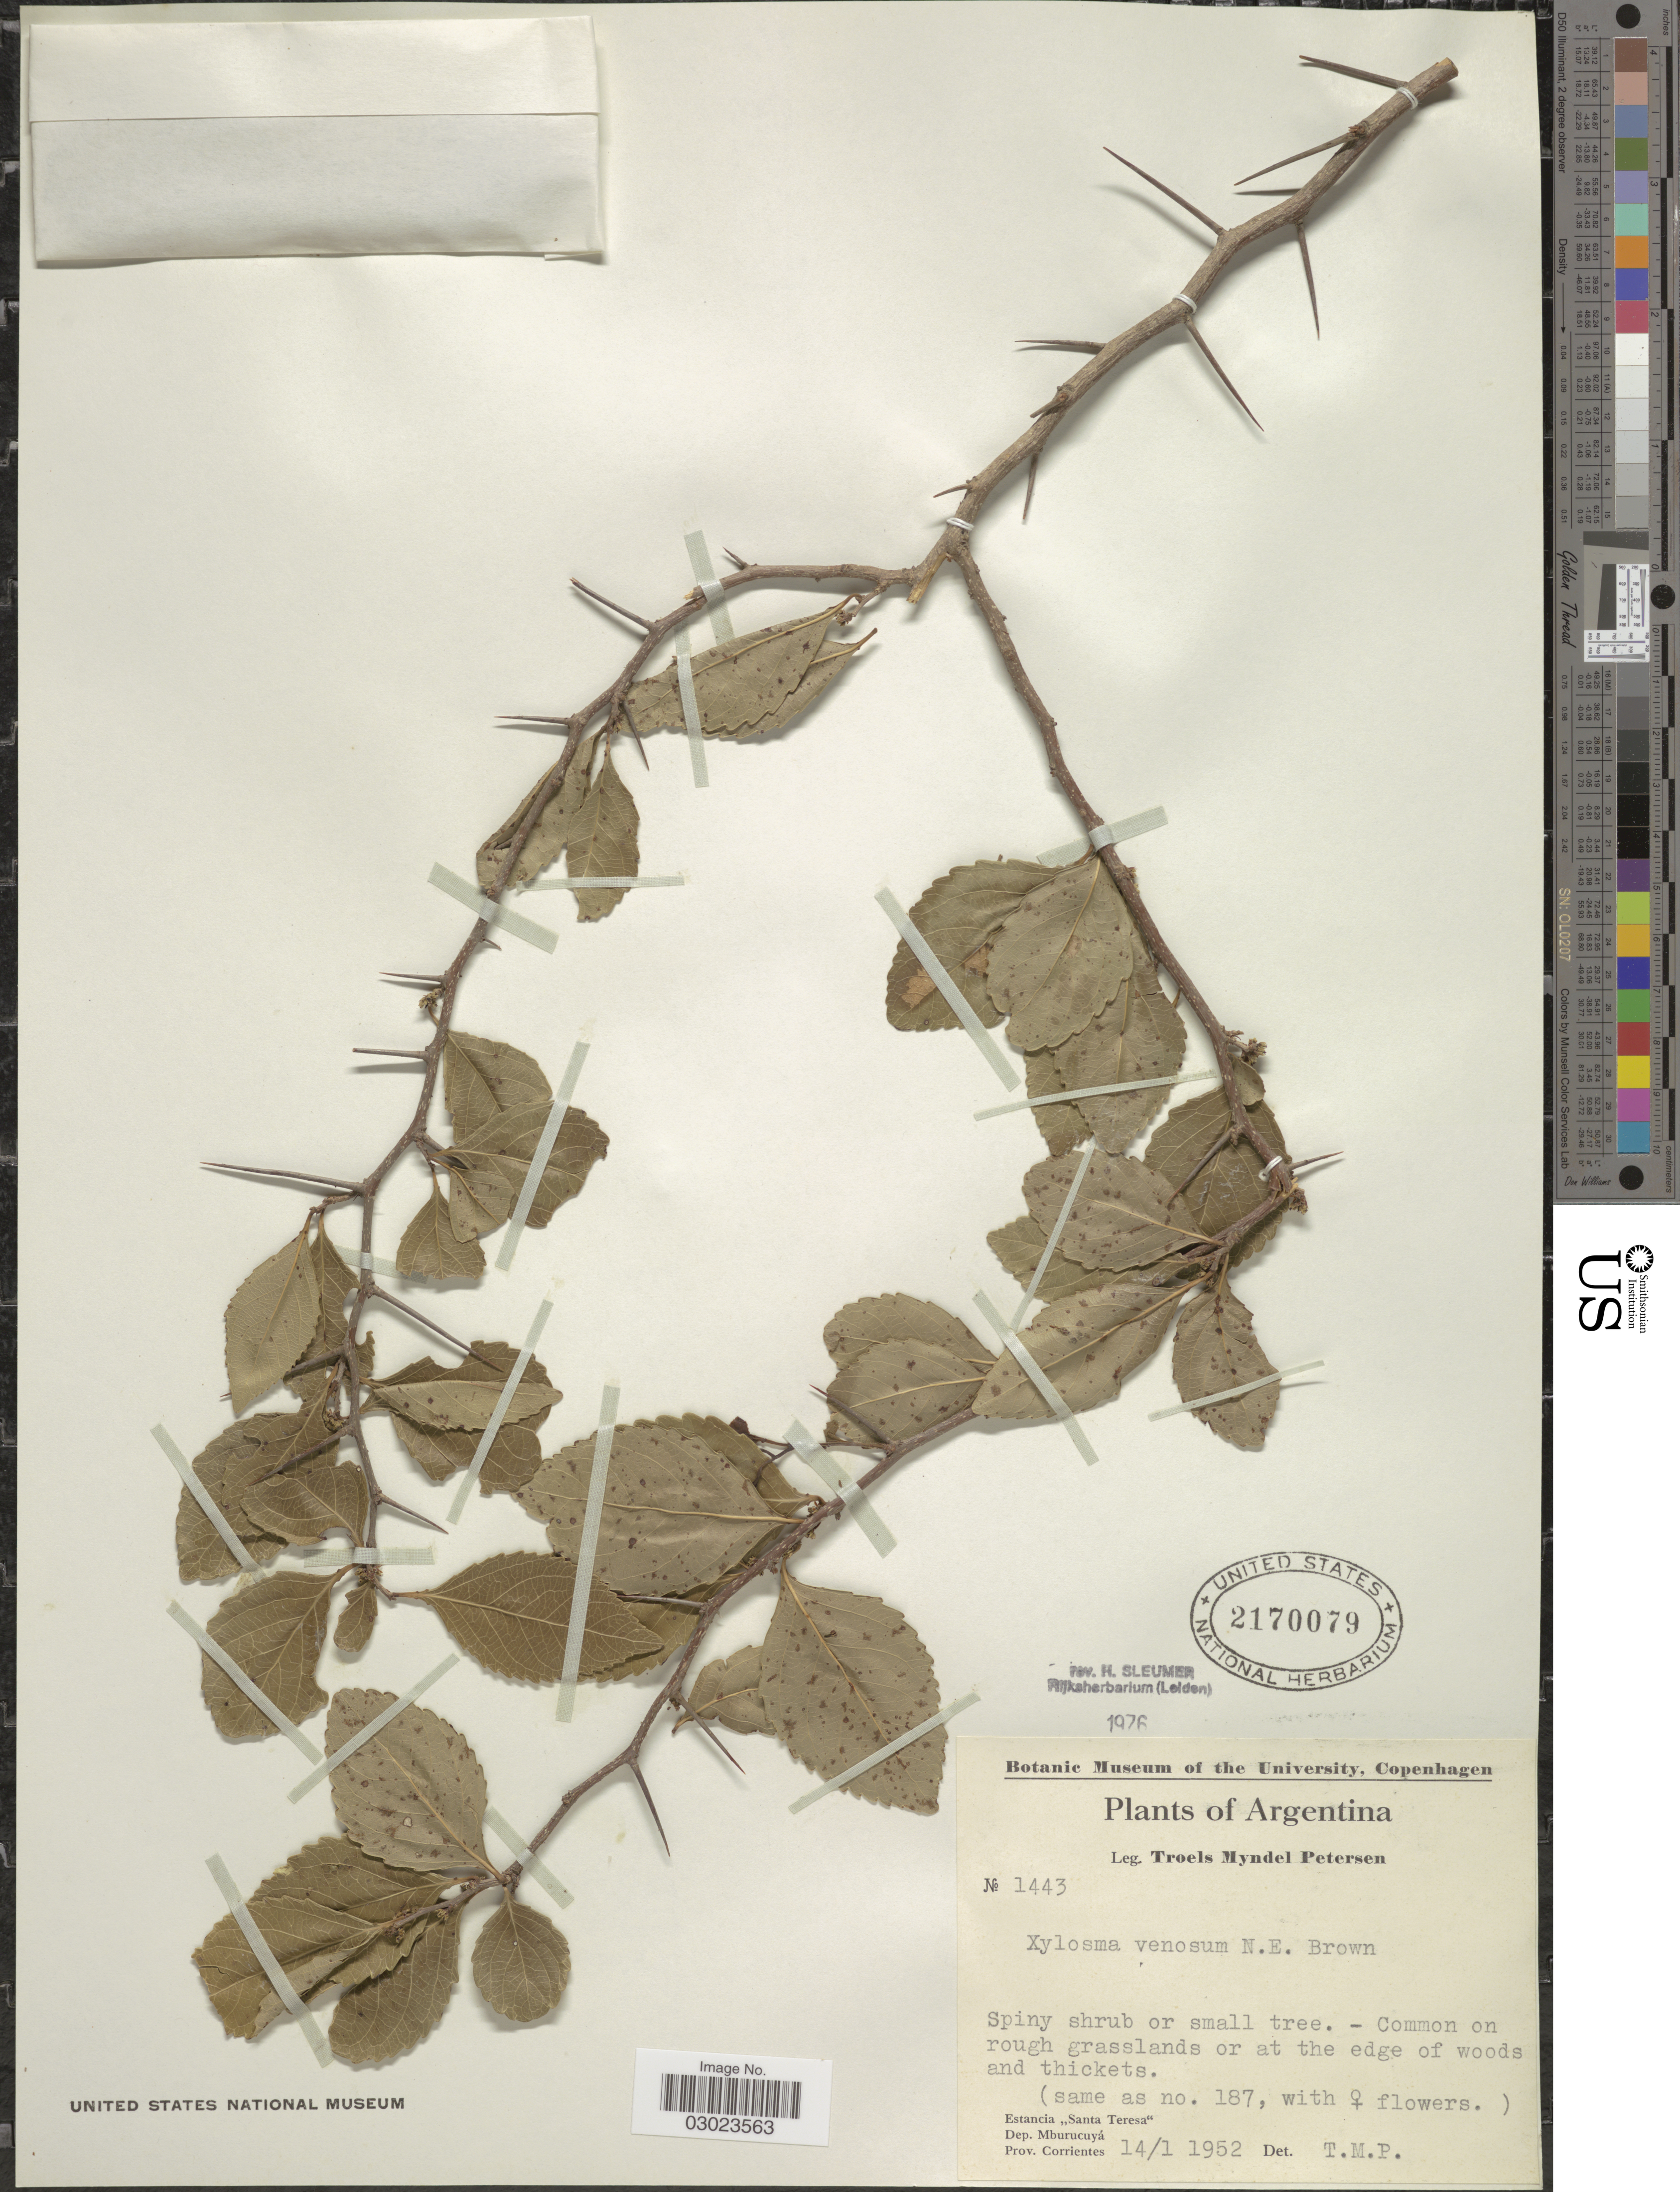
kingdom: Plantae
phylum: Tracheophyta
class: Magnoliopsida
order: Malpighiales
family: Salicaceae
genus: Xylosma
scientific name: Xylosma venosa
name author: N.E. Br.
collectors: T. M. Petersen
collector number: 1443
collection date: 1952-01-14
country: Argentina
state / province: Corrientes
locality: Estancia "Santa Teresa", Dep. Mburucuyá, Prov. Corrientes.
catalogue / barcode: US 2170079